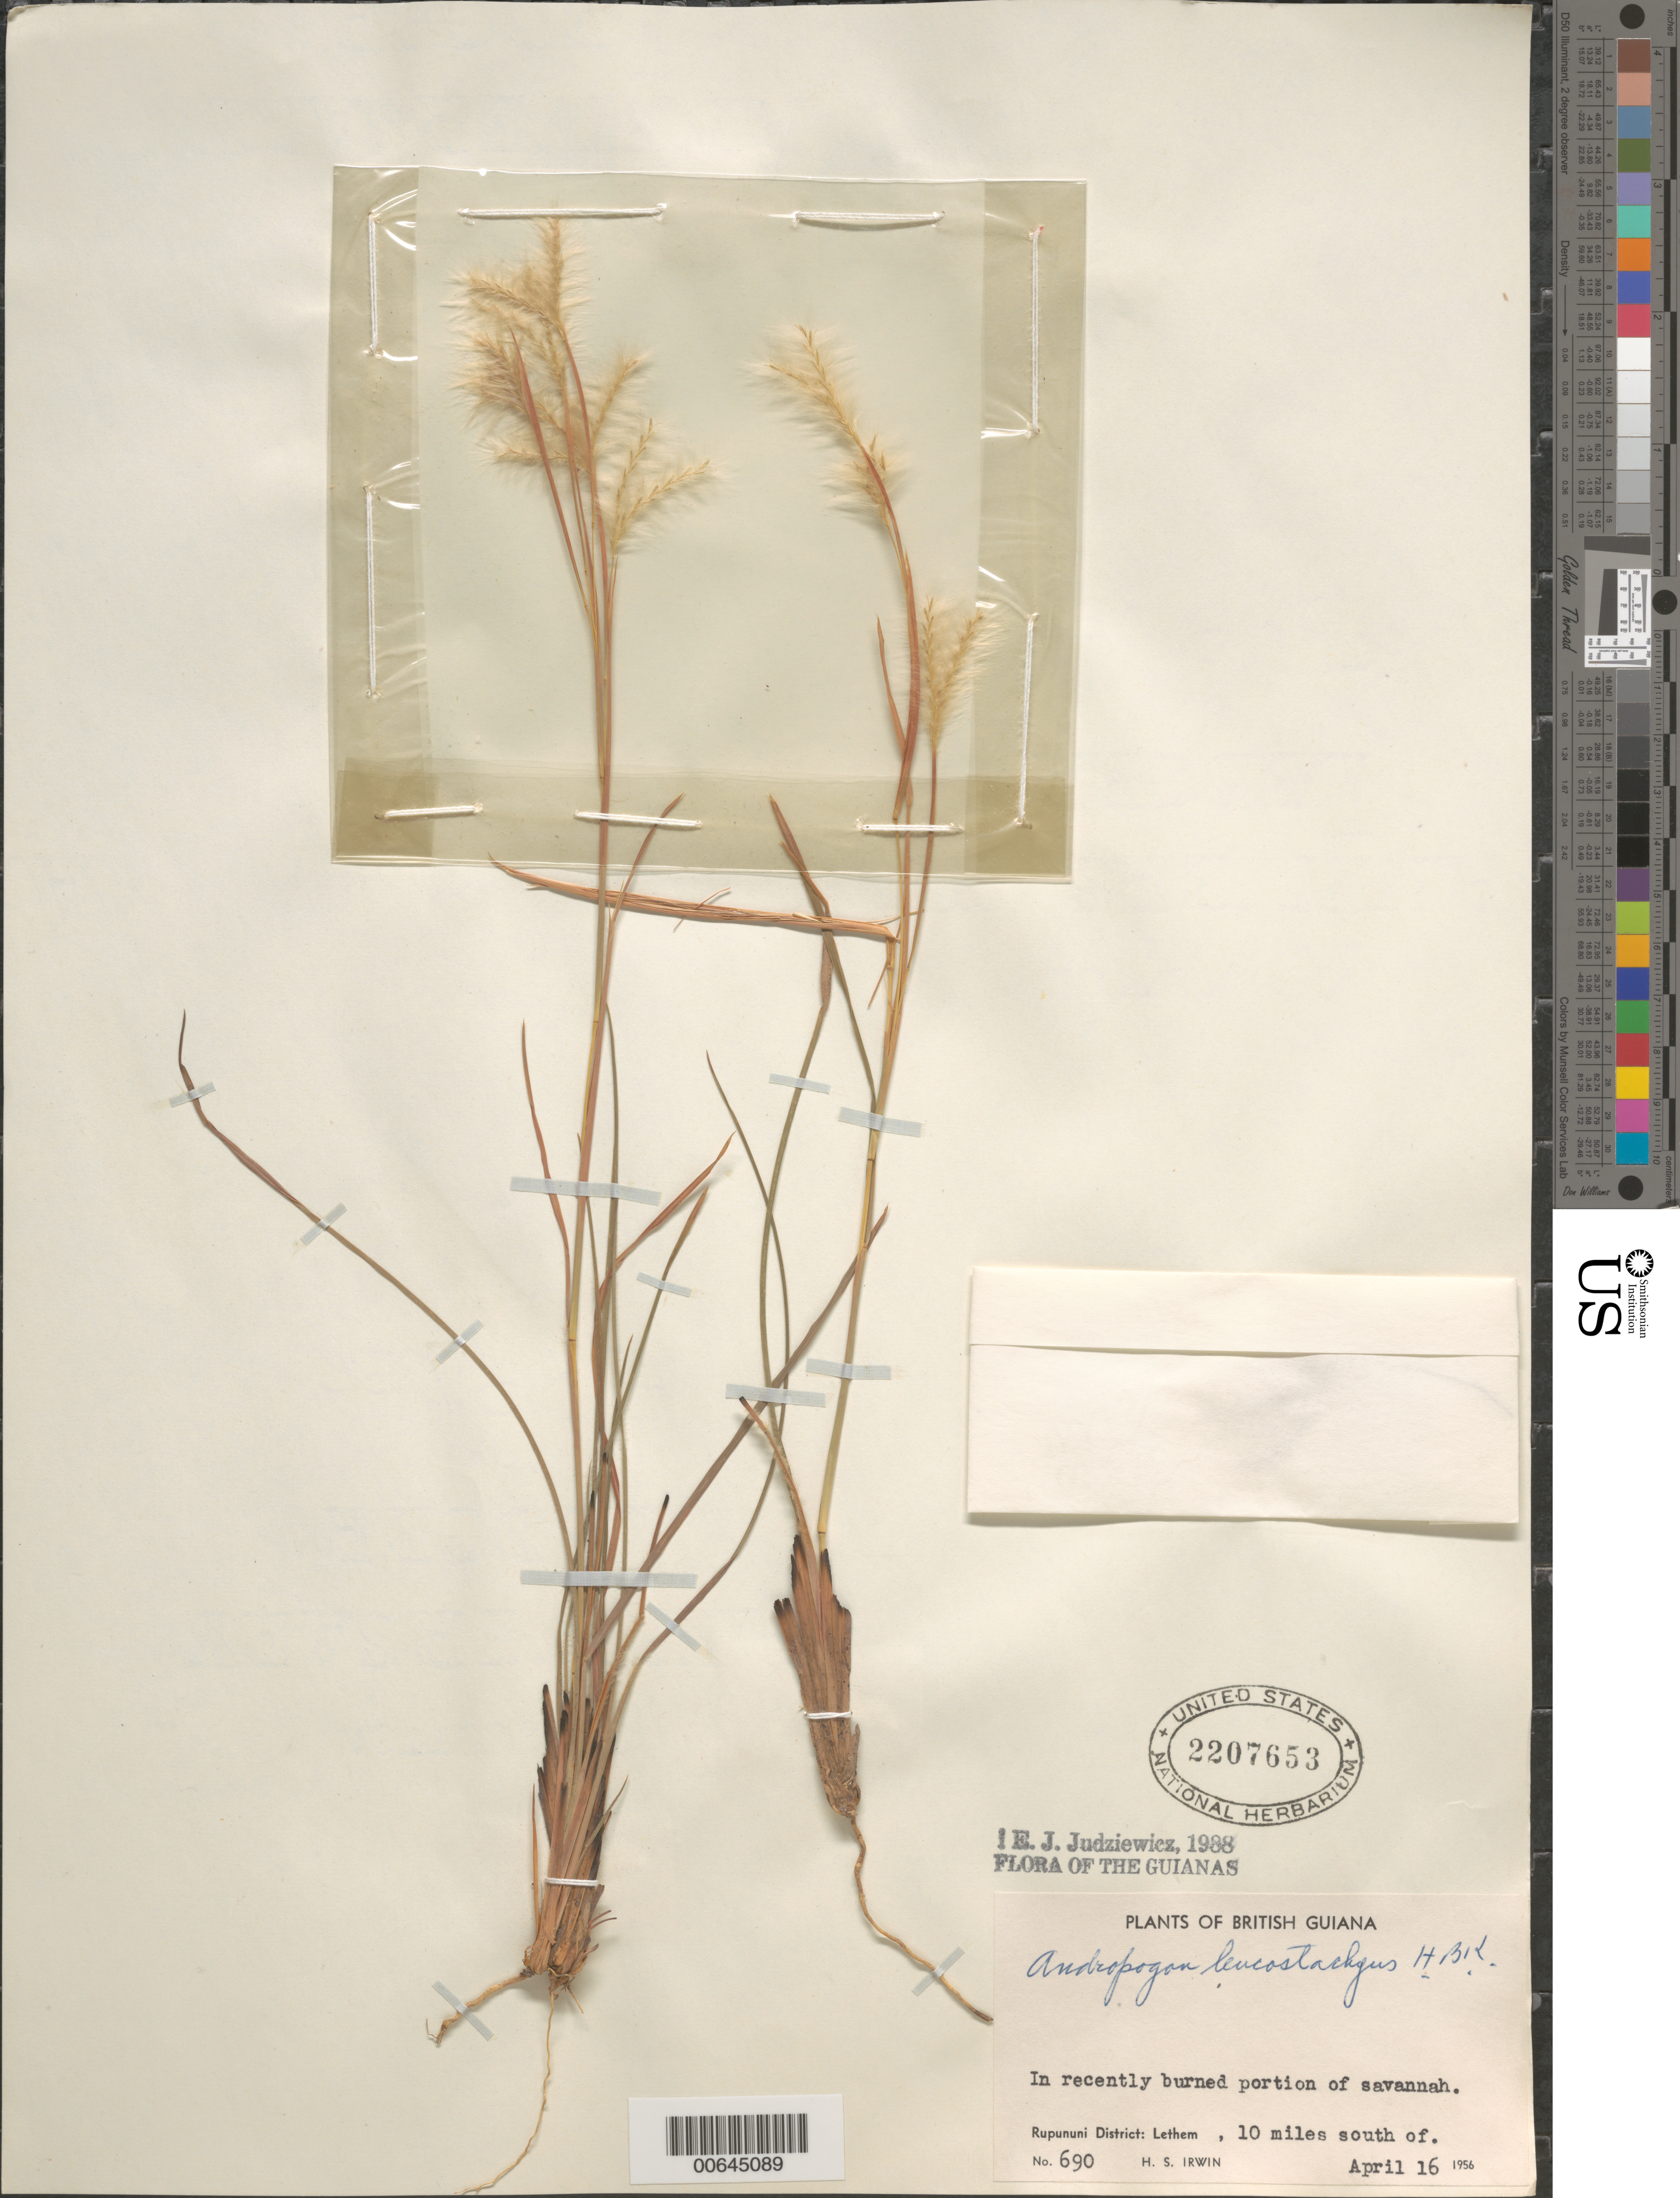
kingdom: Plantae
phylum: Tracheophyta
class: Liliopsida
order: Poales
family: Poaceae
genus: Andropogon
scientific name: Andropogon leucostachyus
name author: Kunth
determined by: Judziewicz, E. J.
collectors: H. Irwin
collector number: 690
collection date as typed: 16-Apr-56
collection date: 1956-04-16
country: Guyana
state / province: U. Takutu-U. Essequibo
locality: Rupununi Dist., 10 mi. S of Lethem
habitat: Recently burned portion of savanna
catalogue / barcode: US 2207653